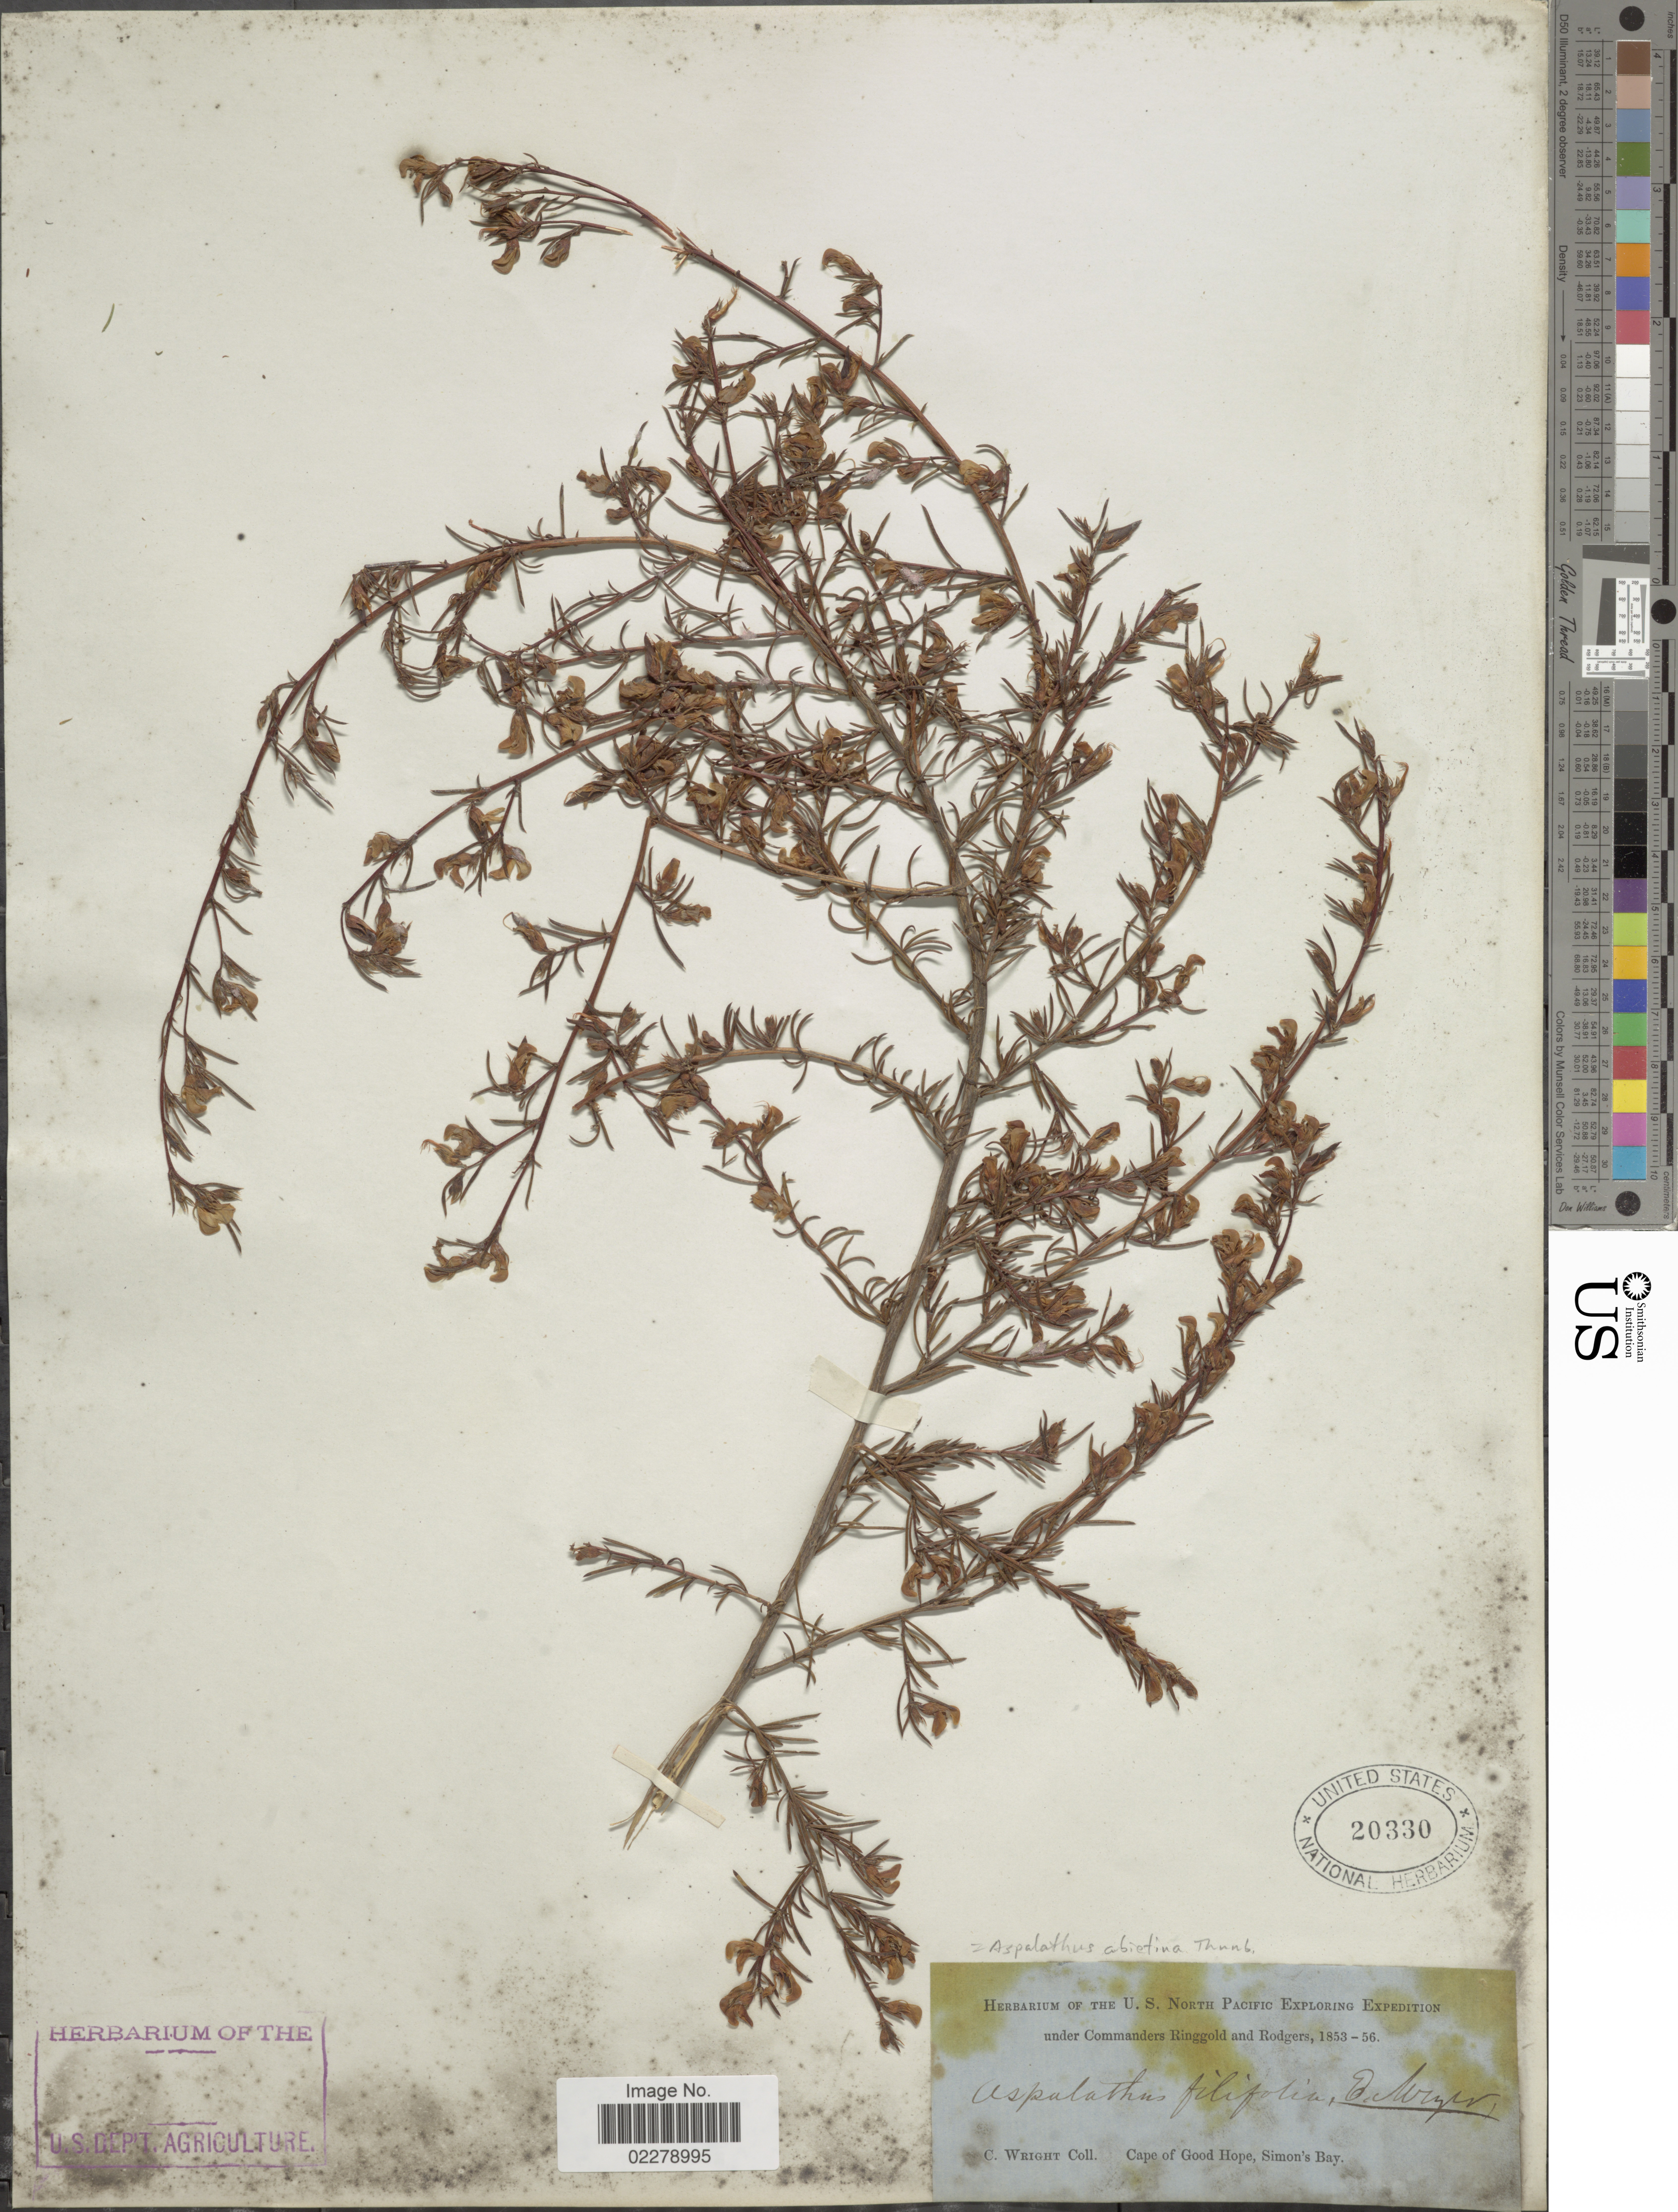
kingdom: Plantae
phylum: Tracheophyta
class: Magnoliopsida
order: Fabales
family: Fabaceae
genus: Aspalathus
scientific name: Aspalathus abietina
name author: Thunb.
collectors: C. Wright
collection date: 1853/1856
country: South Africa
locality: Cape of Good Hope, Simon's Bay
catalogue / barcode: US 20330